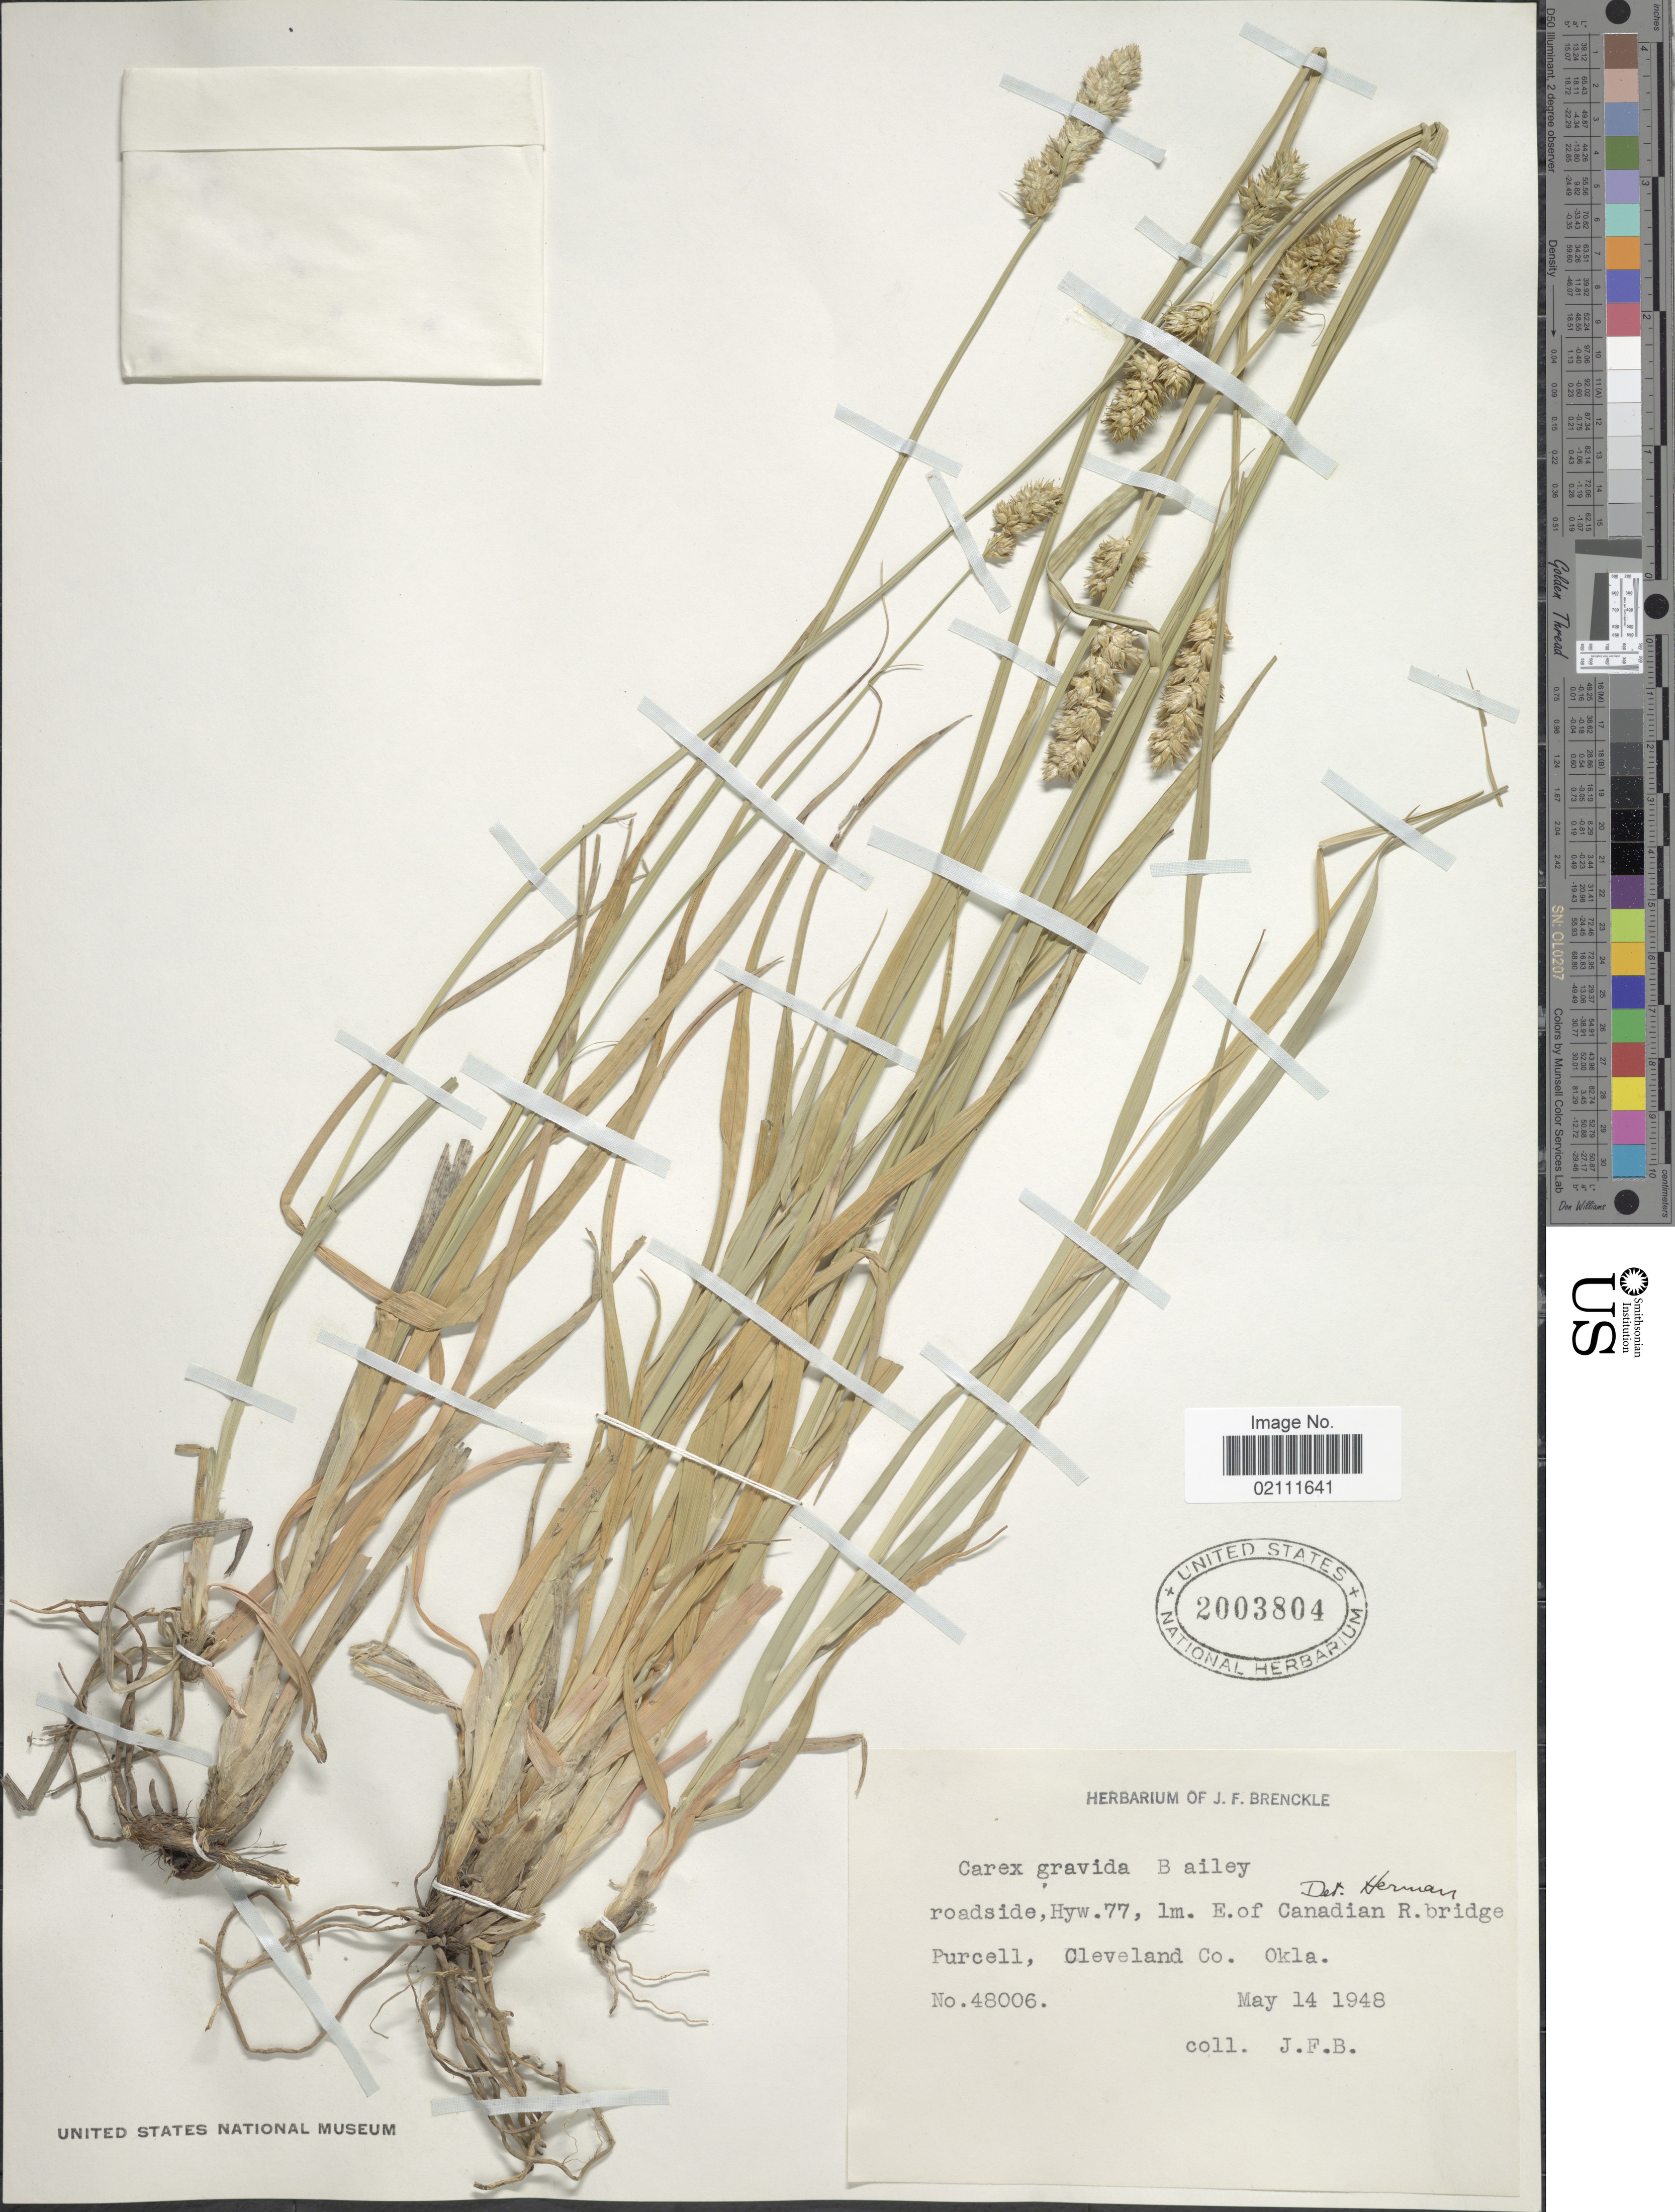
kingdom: Plantae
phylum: Tracheophyta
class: Liliopsida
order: Poales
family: Cyperaceae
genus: Carex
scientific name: Carex gravida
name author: L.H. Bailey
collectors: J. Brenckle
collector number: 48006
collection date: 1948-05-14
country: United States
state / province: Oklahoma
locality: Roadside, Hwy. 77, 1 m. E. of Canadian R. bridge Purcell, Cleveland Co.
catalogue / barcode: US 2003804